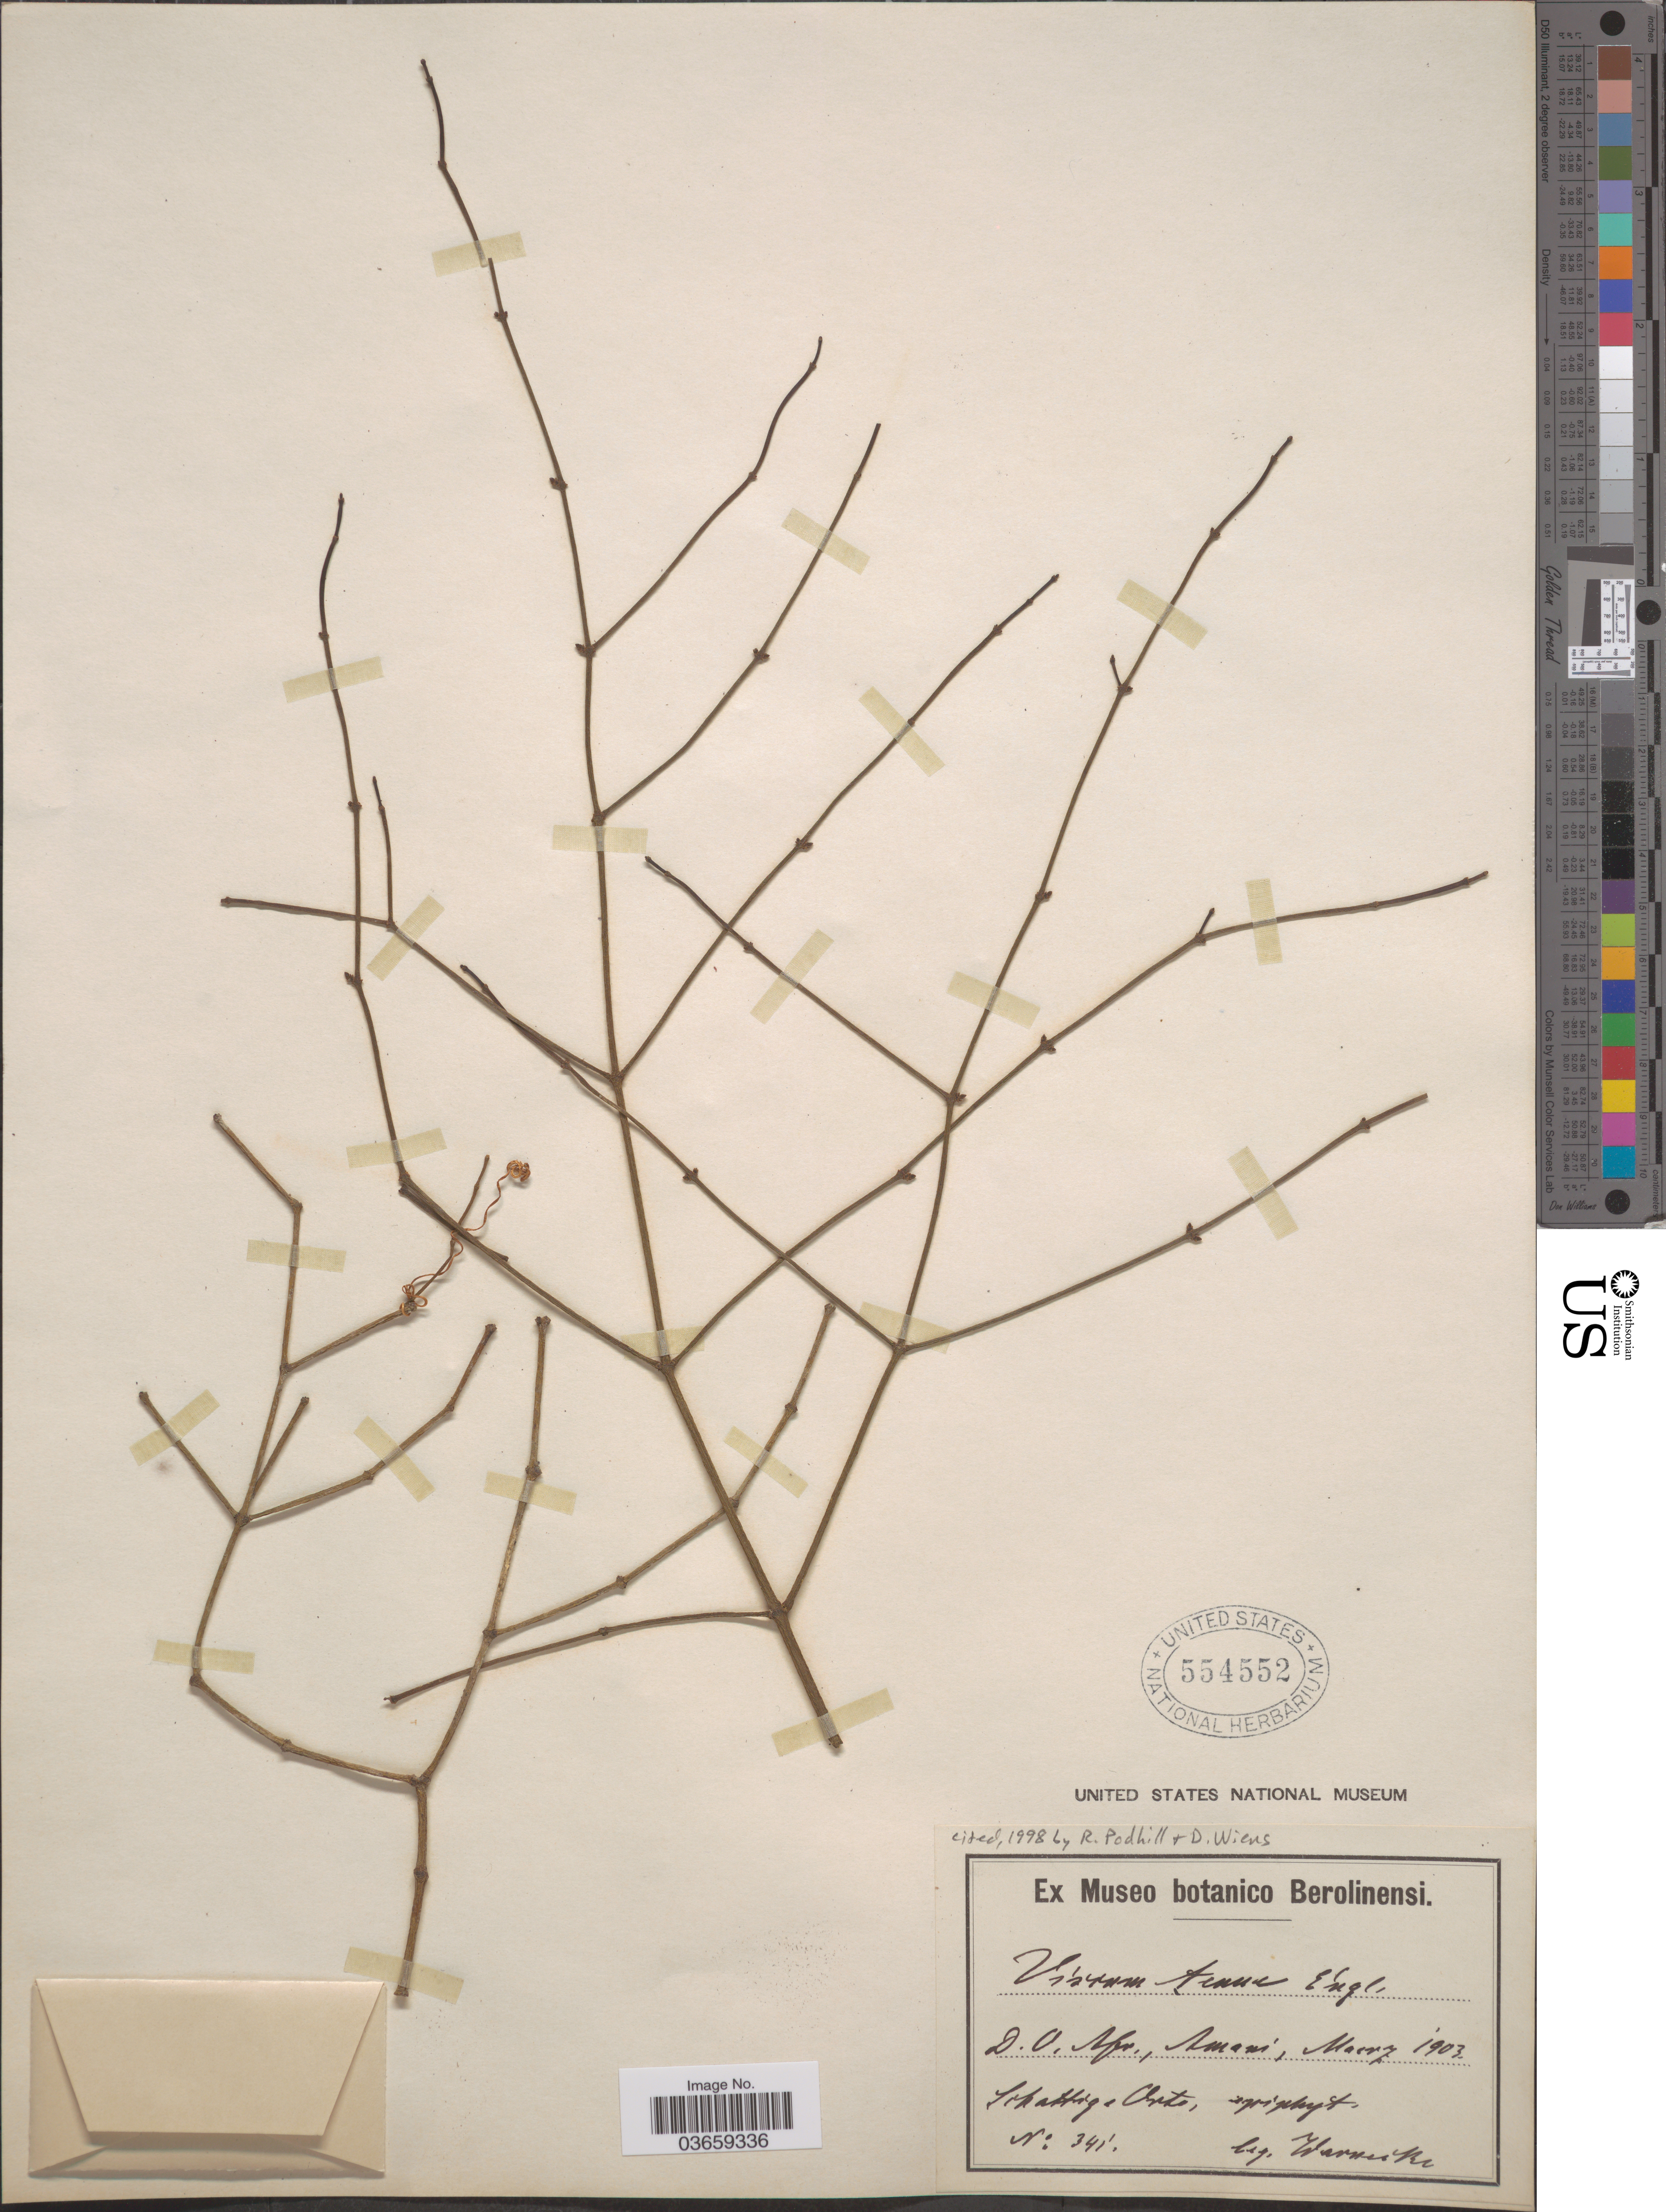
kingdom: Plantae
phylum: Tracheophyta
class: Magnoliopsida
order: Santalales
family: Viscaceae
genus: Viscum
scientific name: Viscum tenue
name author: Engl.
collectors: Warneike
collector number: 345*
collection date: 1903-03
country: Tanzania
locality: D.O. Afr., Amani. Schattige Ort.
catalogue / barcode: US 554552